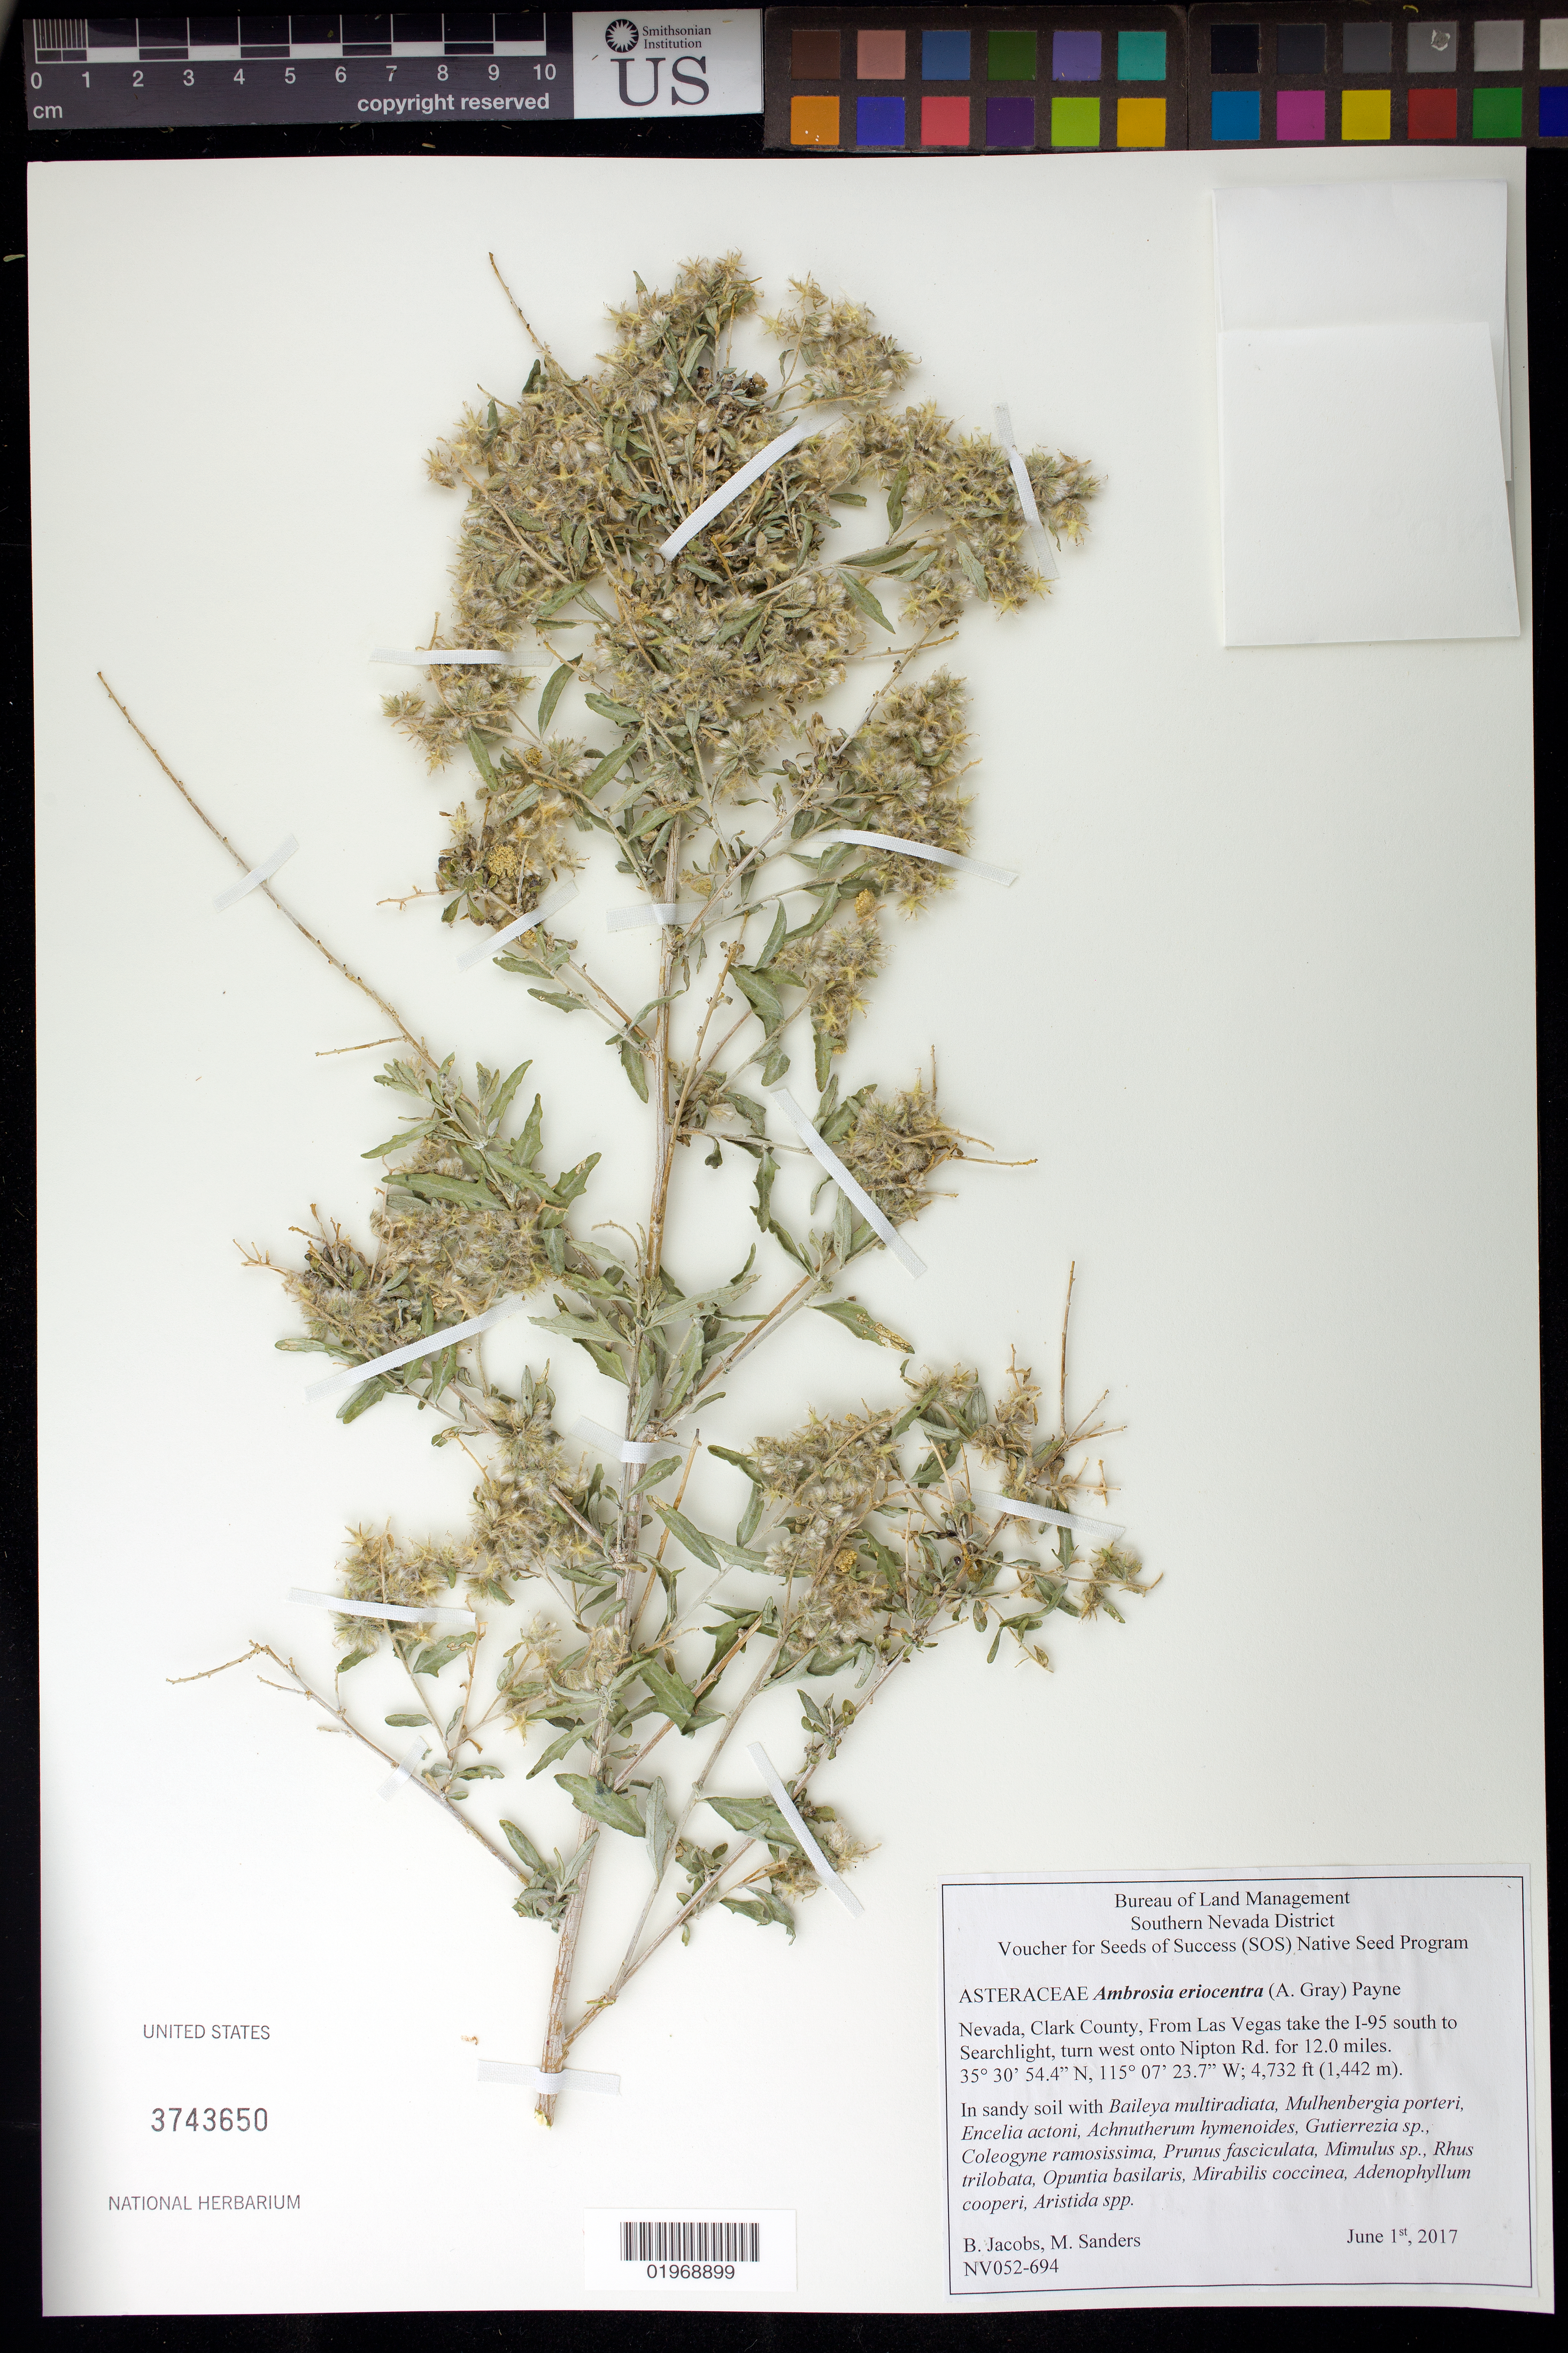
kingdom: Plantae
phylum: Tracheophyta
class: Magnoliopsida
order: Asterales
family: Asteraceae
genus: Ambrosia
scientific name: Ambrosia eriocentra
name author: (A. Gray) W.W.Payne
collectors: B. Jacobs & M. Sanders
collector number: NV052-694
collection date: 2017-06-01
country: United States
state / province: Nevada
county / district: Clark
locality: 12 miles on Nipton Rd.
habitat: In sandy soil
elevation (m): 1442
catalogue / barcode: US 3743650